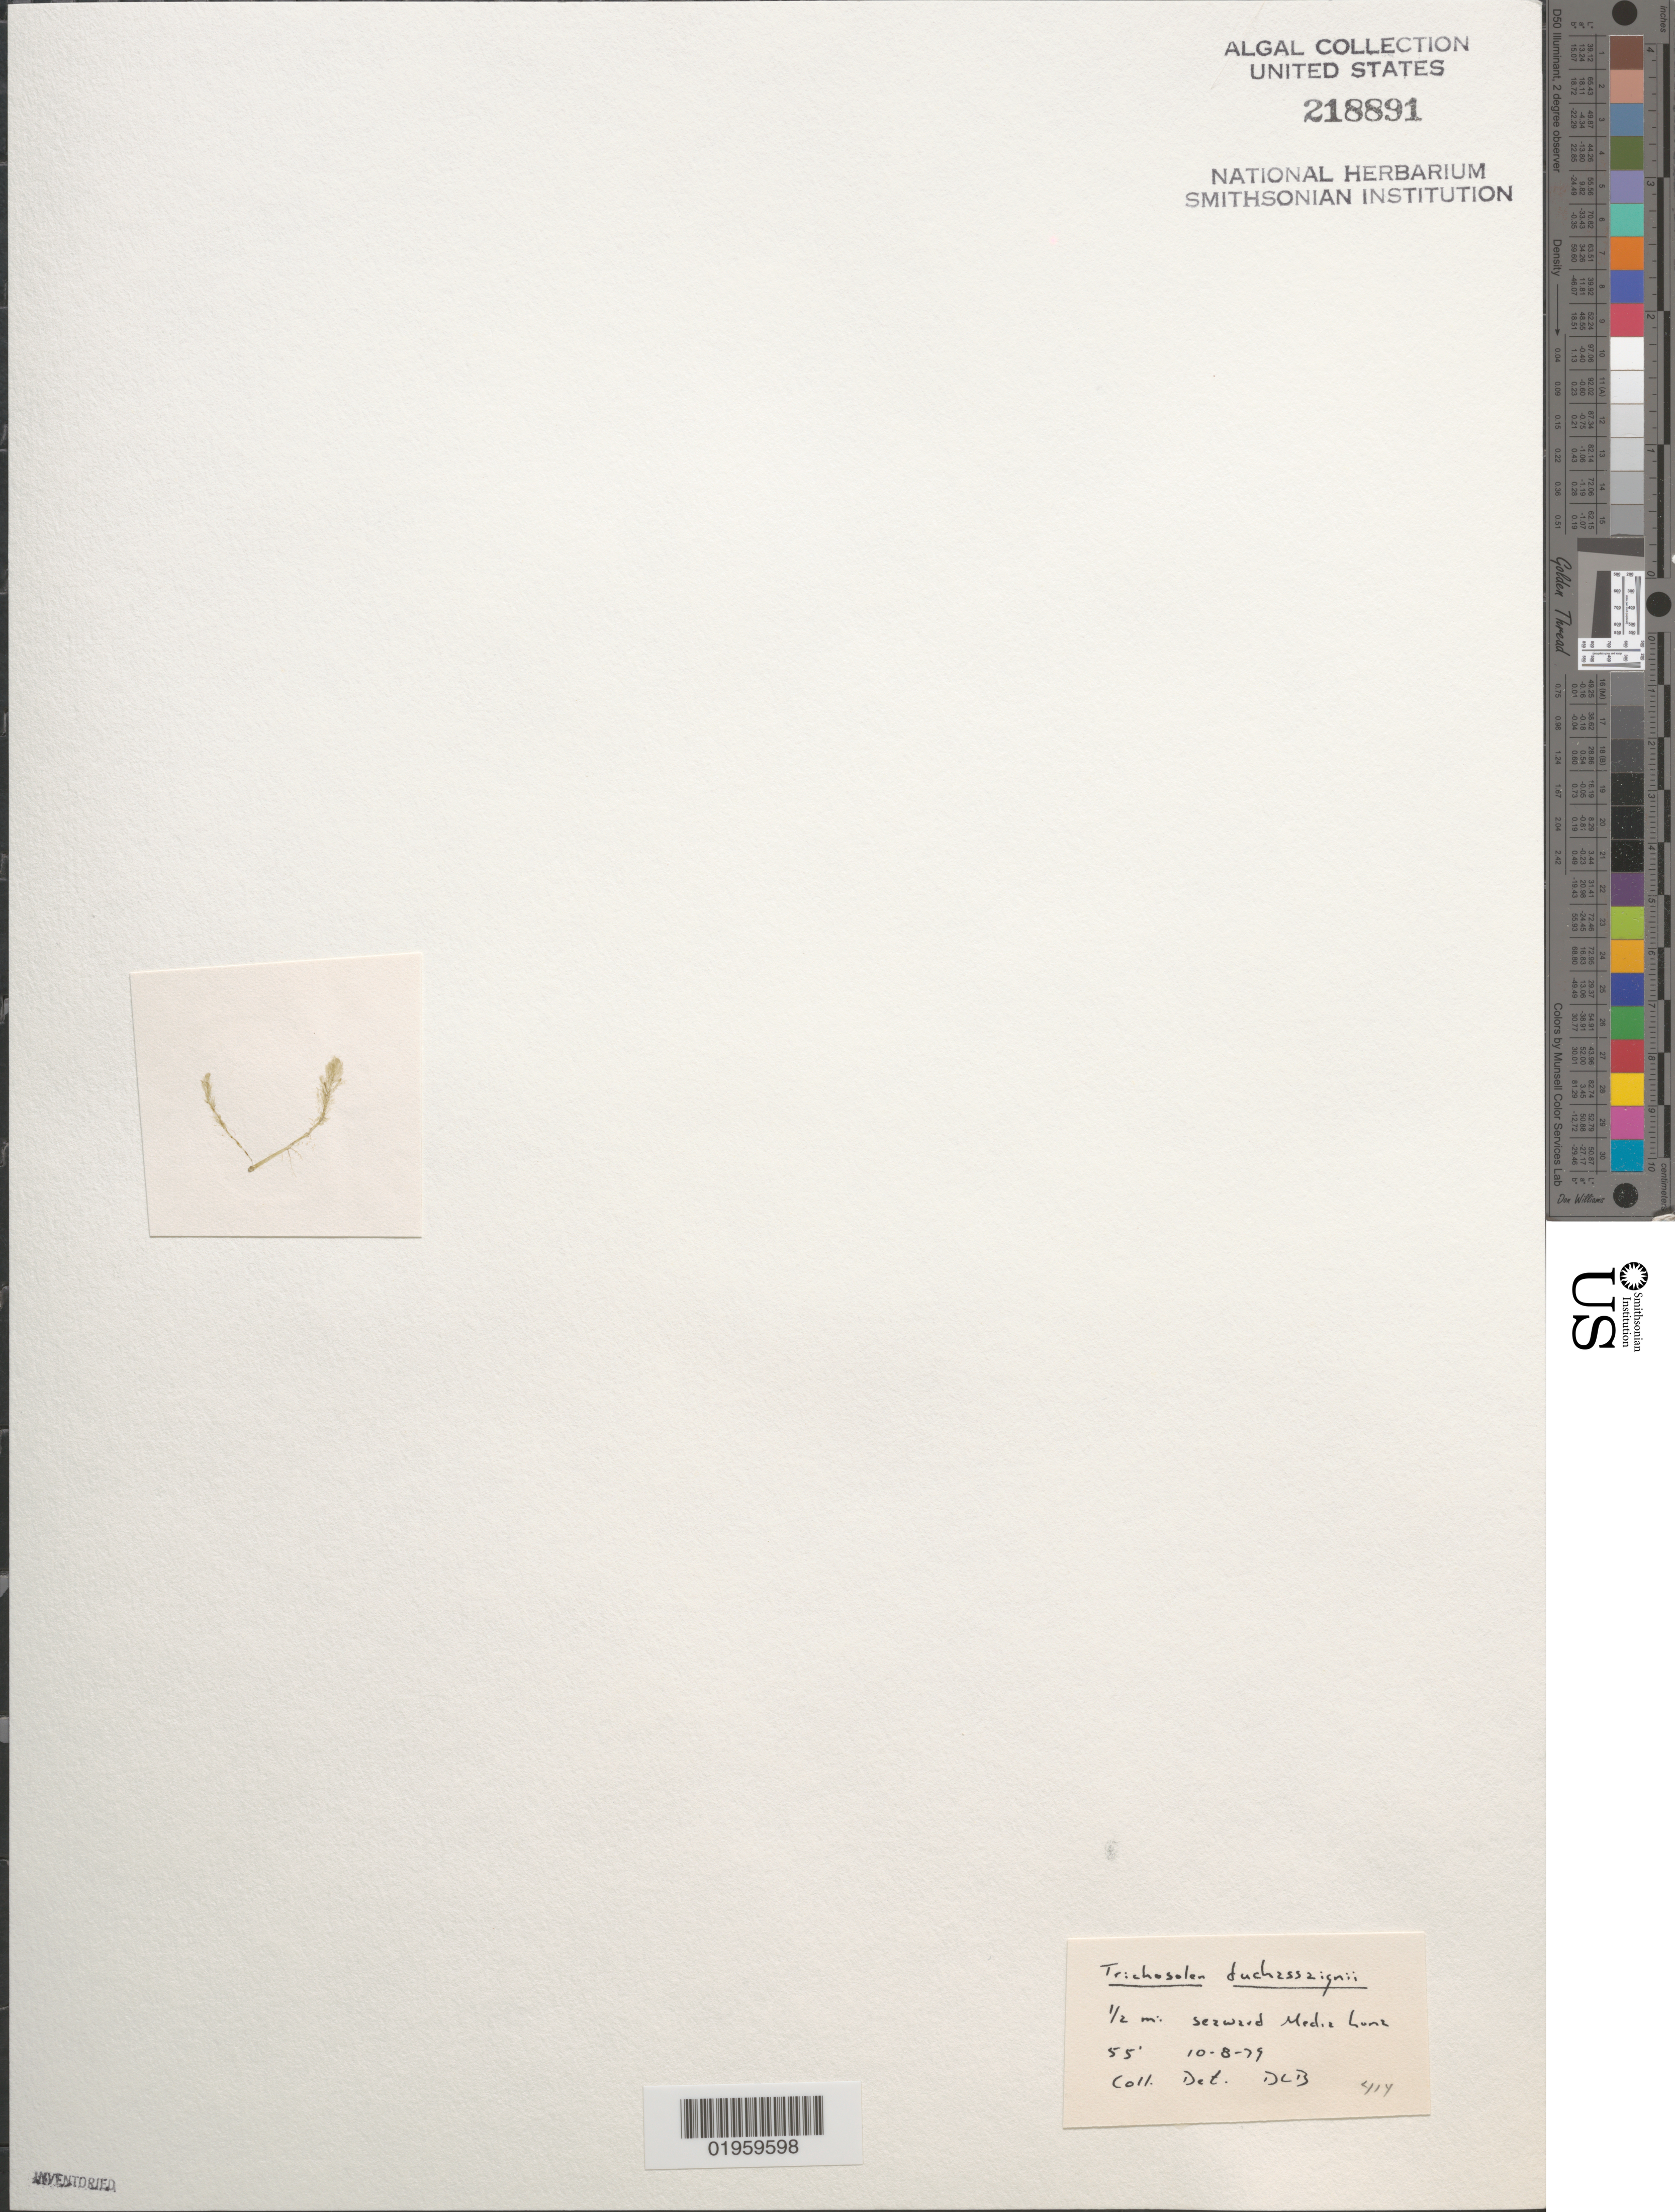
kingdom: Plantae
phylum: Chlorophyta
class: Ulvophyceae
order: Bryopsidales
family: Bryopsidaceae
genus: Trichosolen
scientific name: Trichosolen duchassaingii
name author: (J. Agardh) W.R. Taylor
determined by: Ballantine, D. L.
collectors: D.L. Ballantine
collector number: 414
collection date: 1979-10-08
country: Puerto Rico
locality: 1/2 mi seaward Media Luna Reef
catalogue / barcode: US 218891